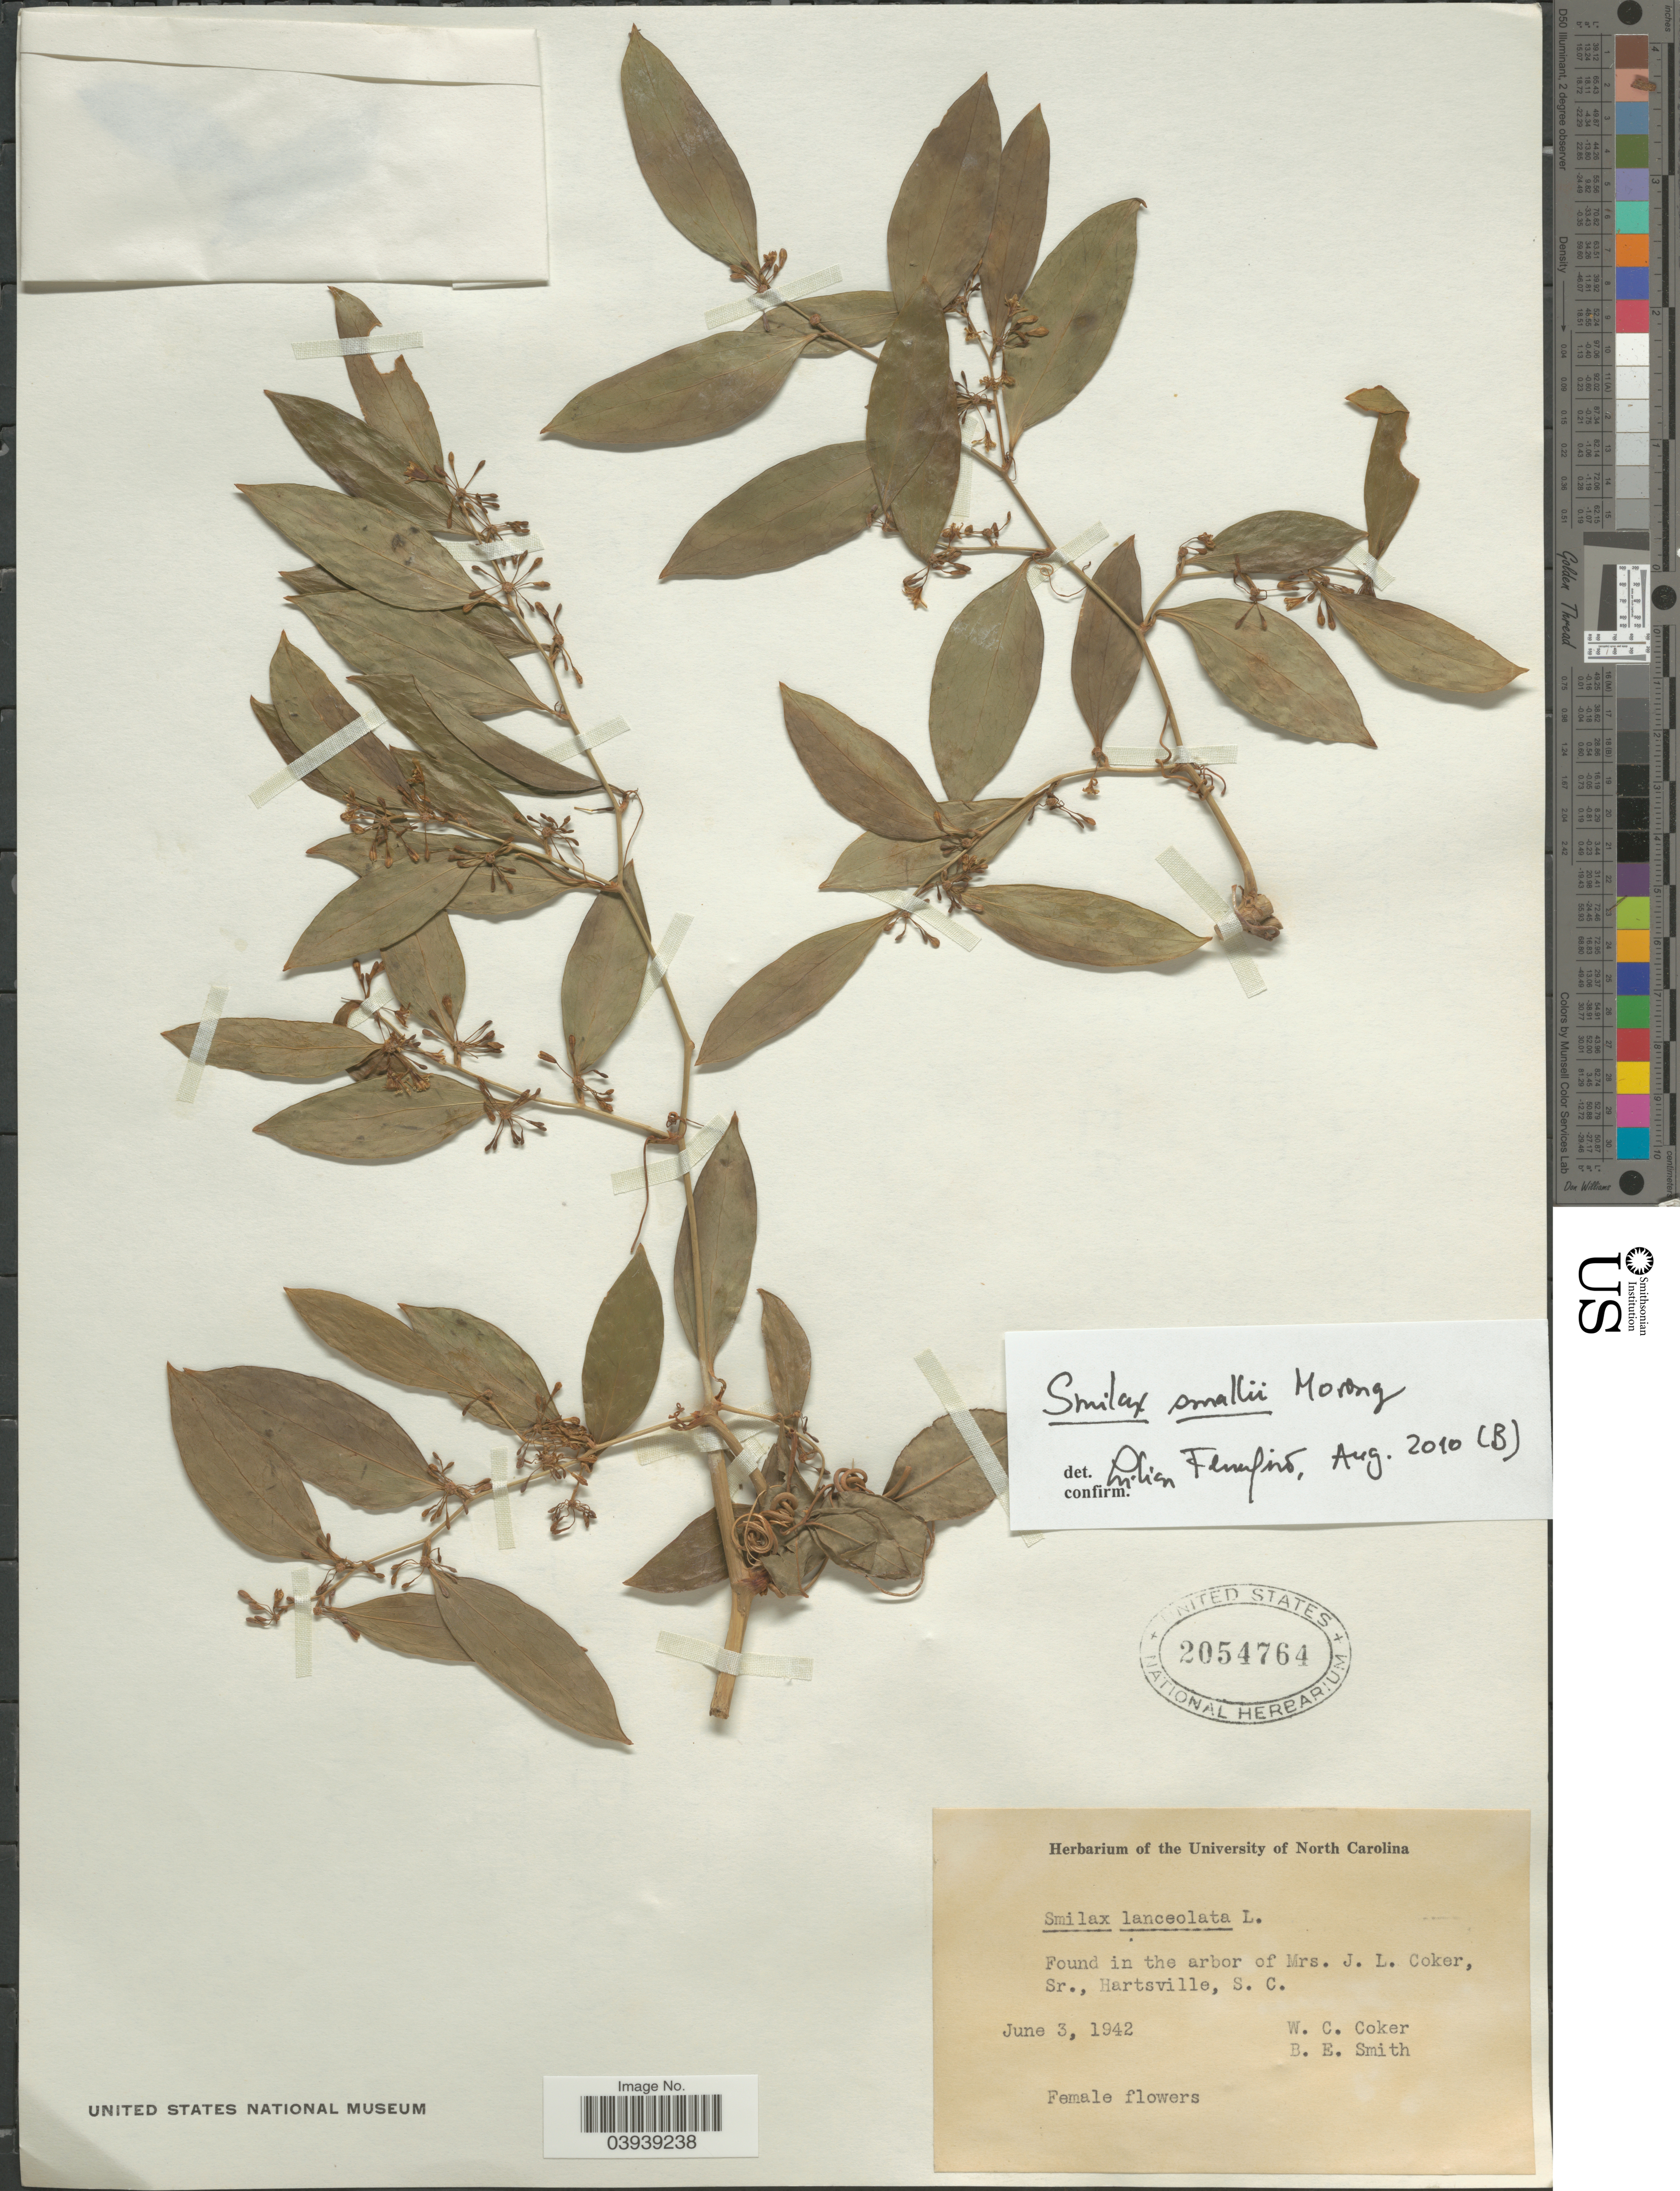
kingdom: Plantae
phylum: Tracheophyta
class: Liliopsida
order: Liliales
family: Smilacaceae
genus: Smilax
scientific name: Smilax smallii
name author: Morong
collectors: W. Coker & B. D. Smith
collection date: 1942-06-03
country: United States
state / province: South Carolina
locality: Found in the arbor of Mrs. J. L. Coker, Sr., Hartsville.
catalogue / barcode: US 2054764